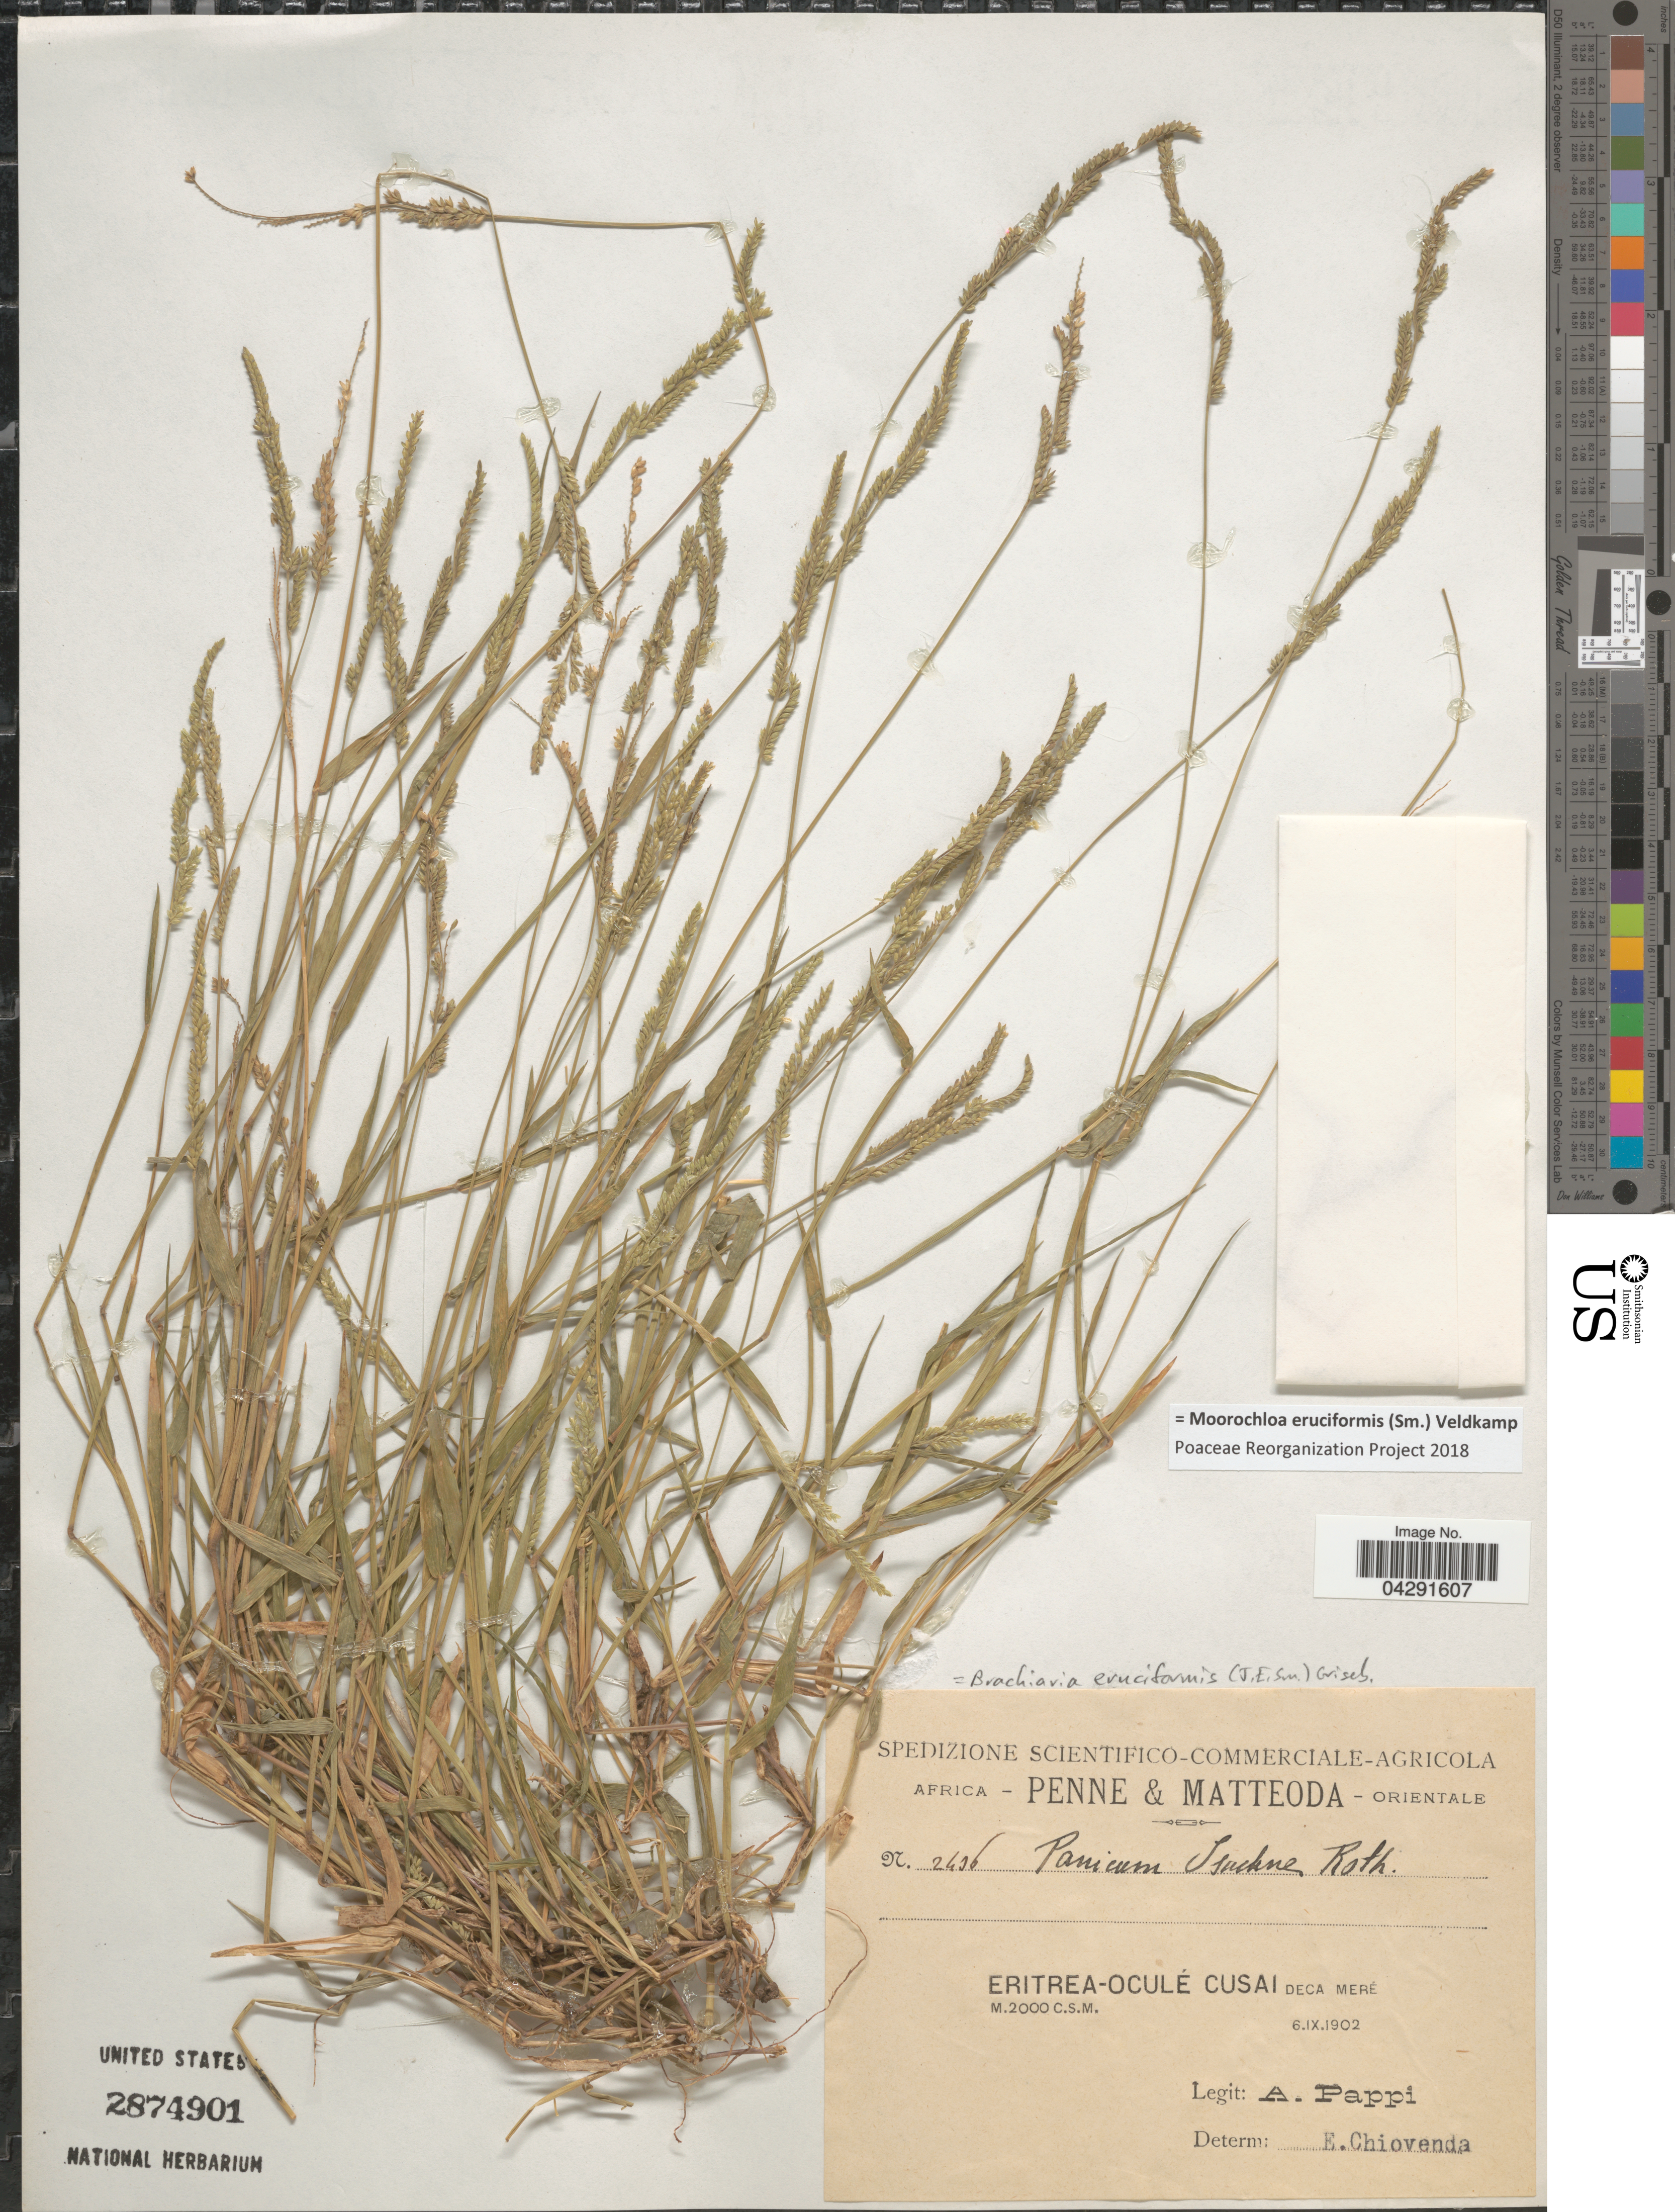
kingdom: Plantae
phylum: Tracheophyta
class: Liliopsida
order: Poales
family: Poaceae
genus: Moorochloa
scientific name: Moorochloa eruciformis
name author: (Sm.) Veldkamp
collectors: A. Pappi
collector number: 2436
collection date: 1902-09-06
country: Eritrea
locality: Africa Orientale. Oculé Cusai deca meré.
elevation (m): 2000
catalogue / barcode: US 2874901